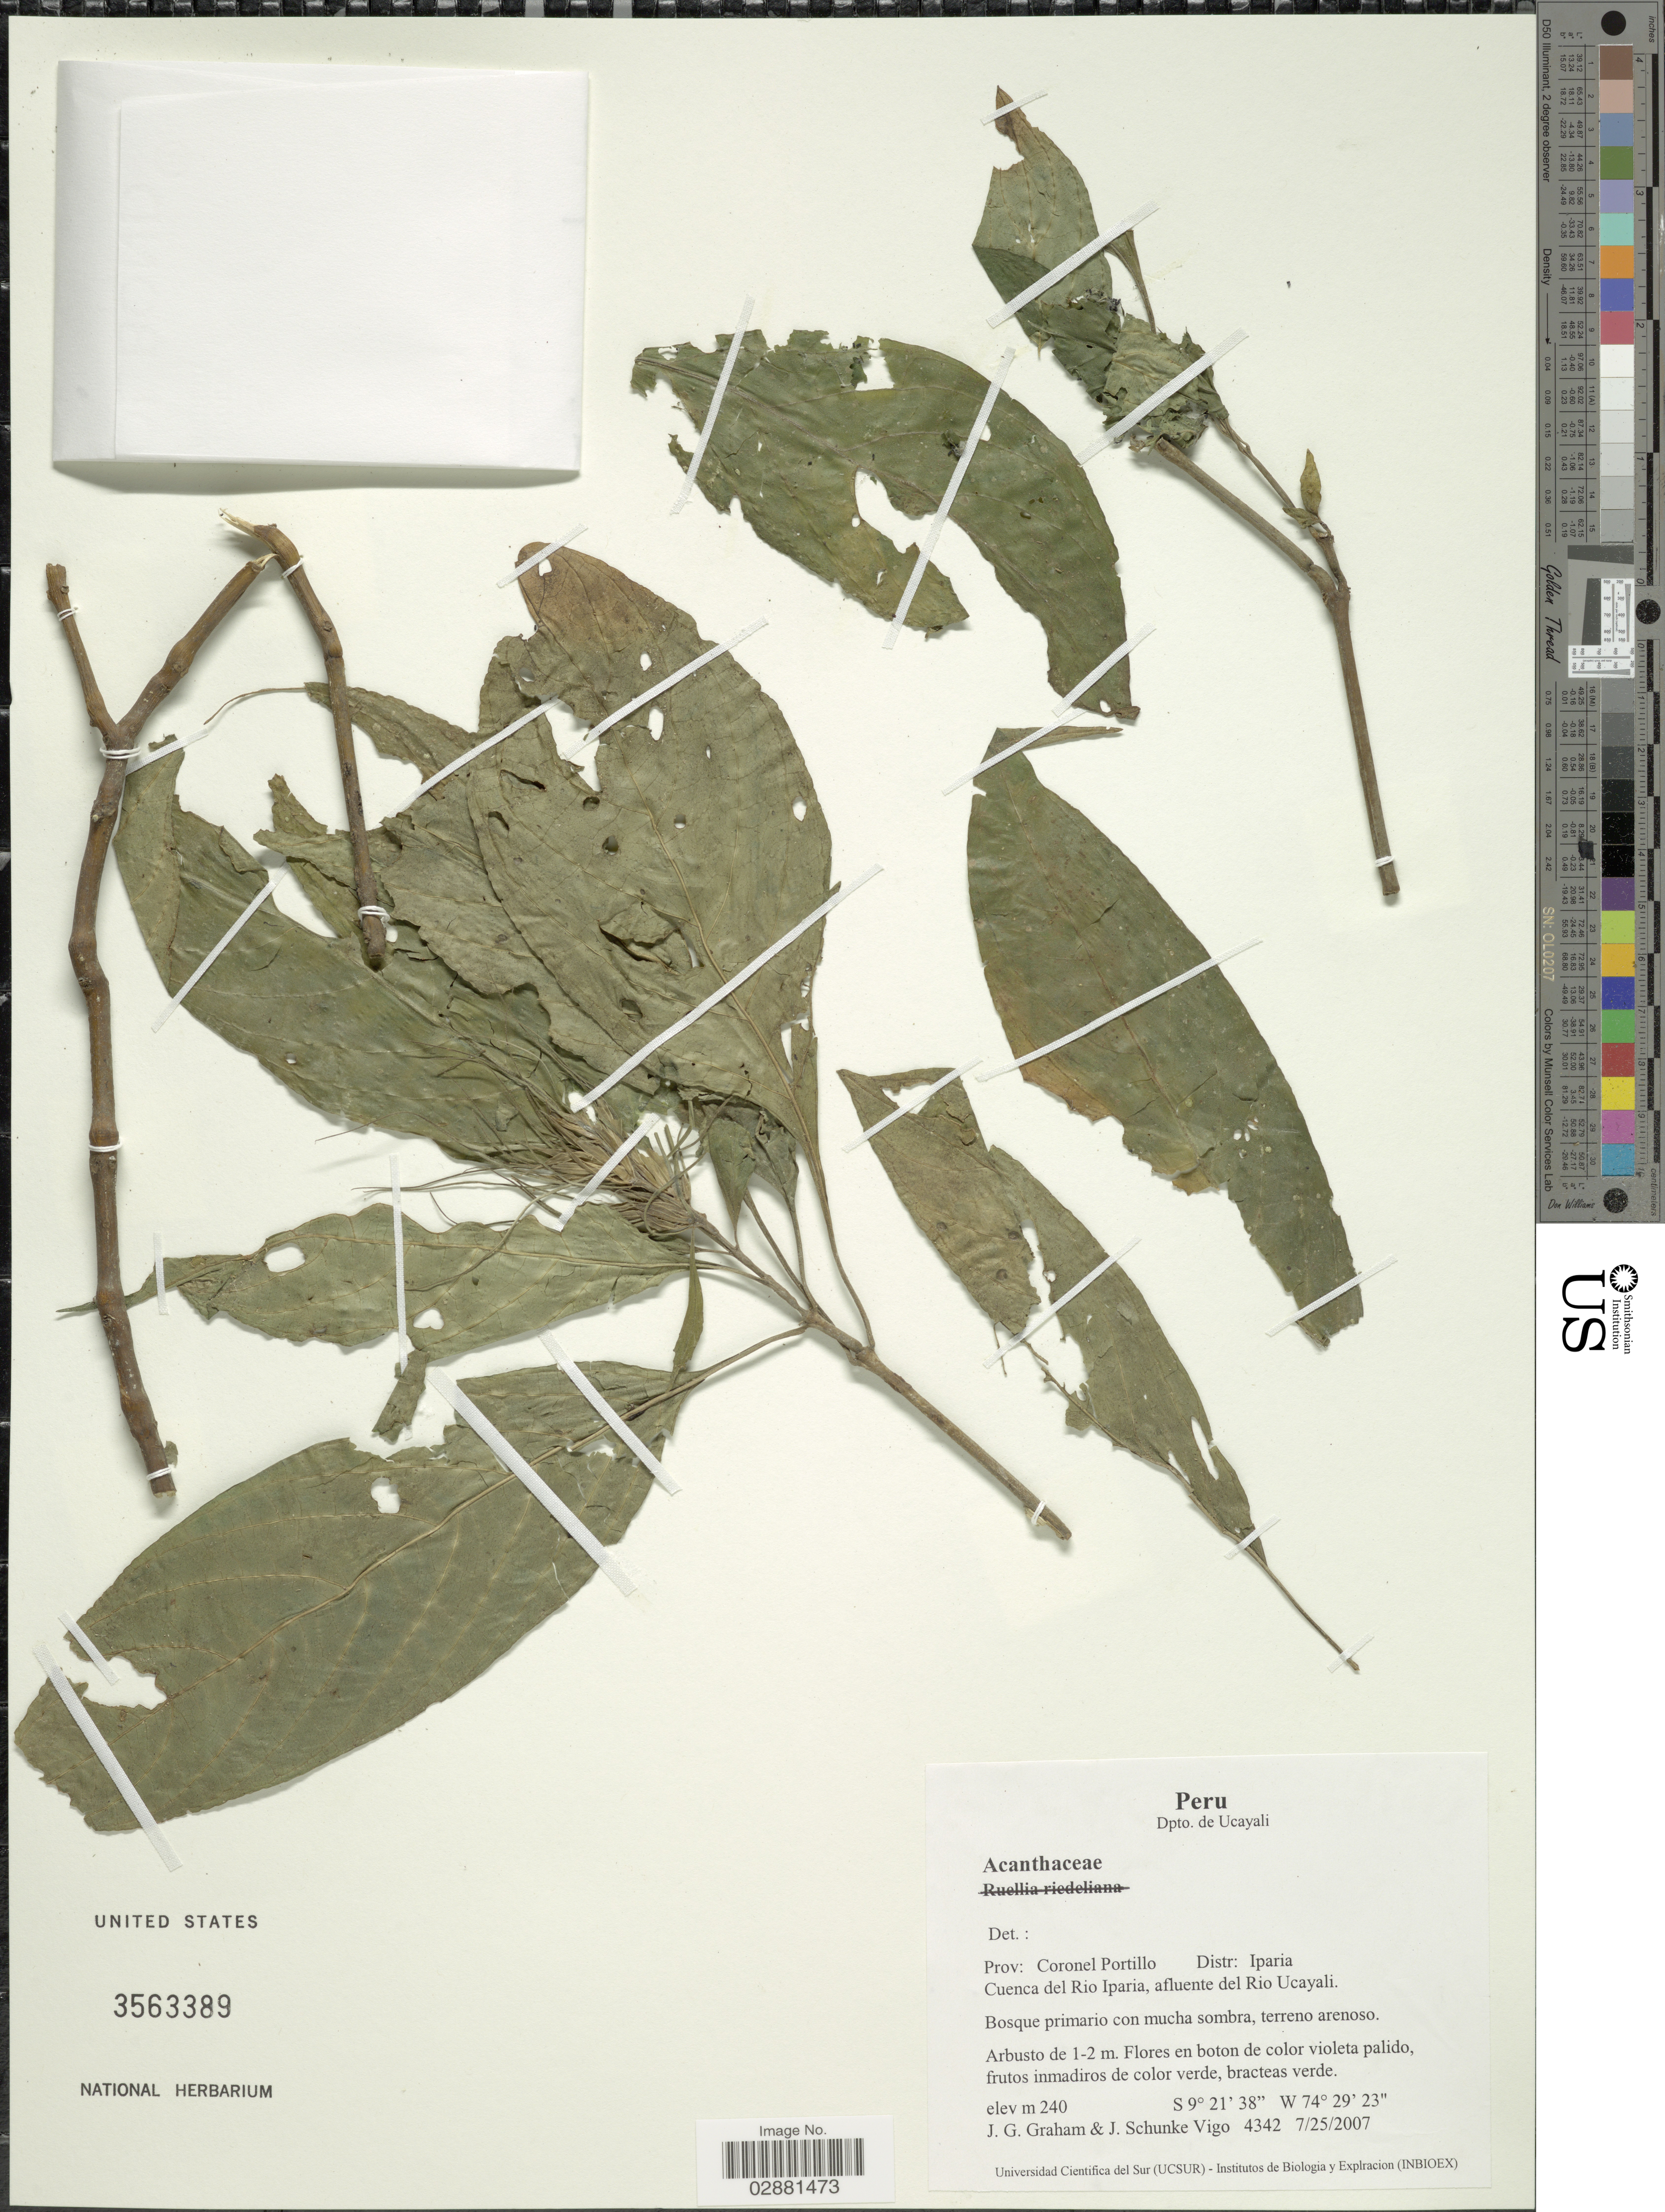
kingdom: Plantae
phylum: Tracheophyta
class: Magnoliopsida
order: Lamiales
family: Acanthaceae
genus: Justicia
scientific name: Justicia riedeliana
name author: (Nees) V.A.W. Graham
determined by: Villanueva, Rosa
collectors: J. Graham & J. Schunke Vigo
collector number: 4342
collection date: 2007-07-25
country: Peru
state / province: Ucayali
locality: Dpto. de Ucayali, Prov. Coronel Portillo, Distr: Iparia, Cuenca del Rio Iparia, afluente del Rio Ucayali.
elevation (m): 240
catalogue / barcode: US 3563389